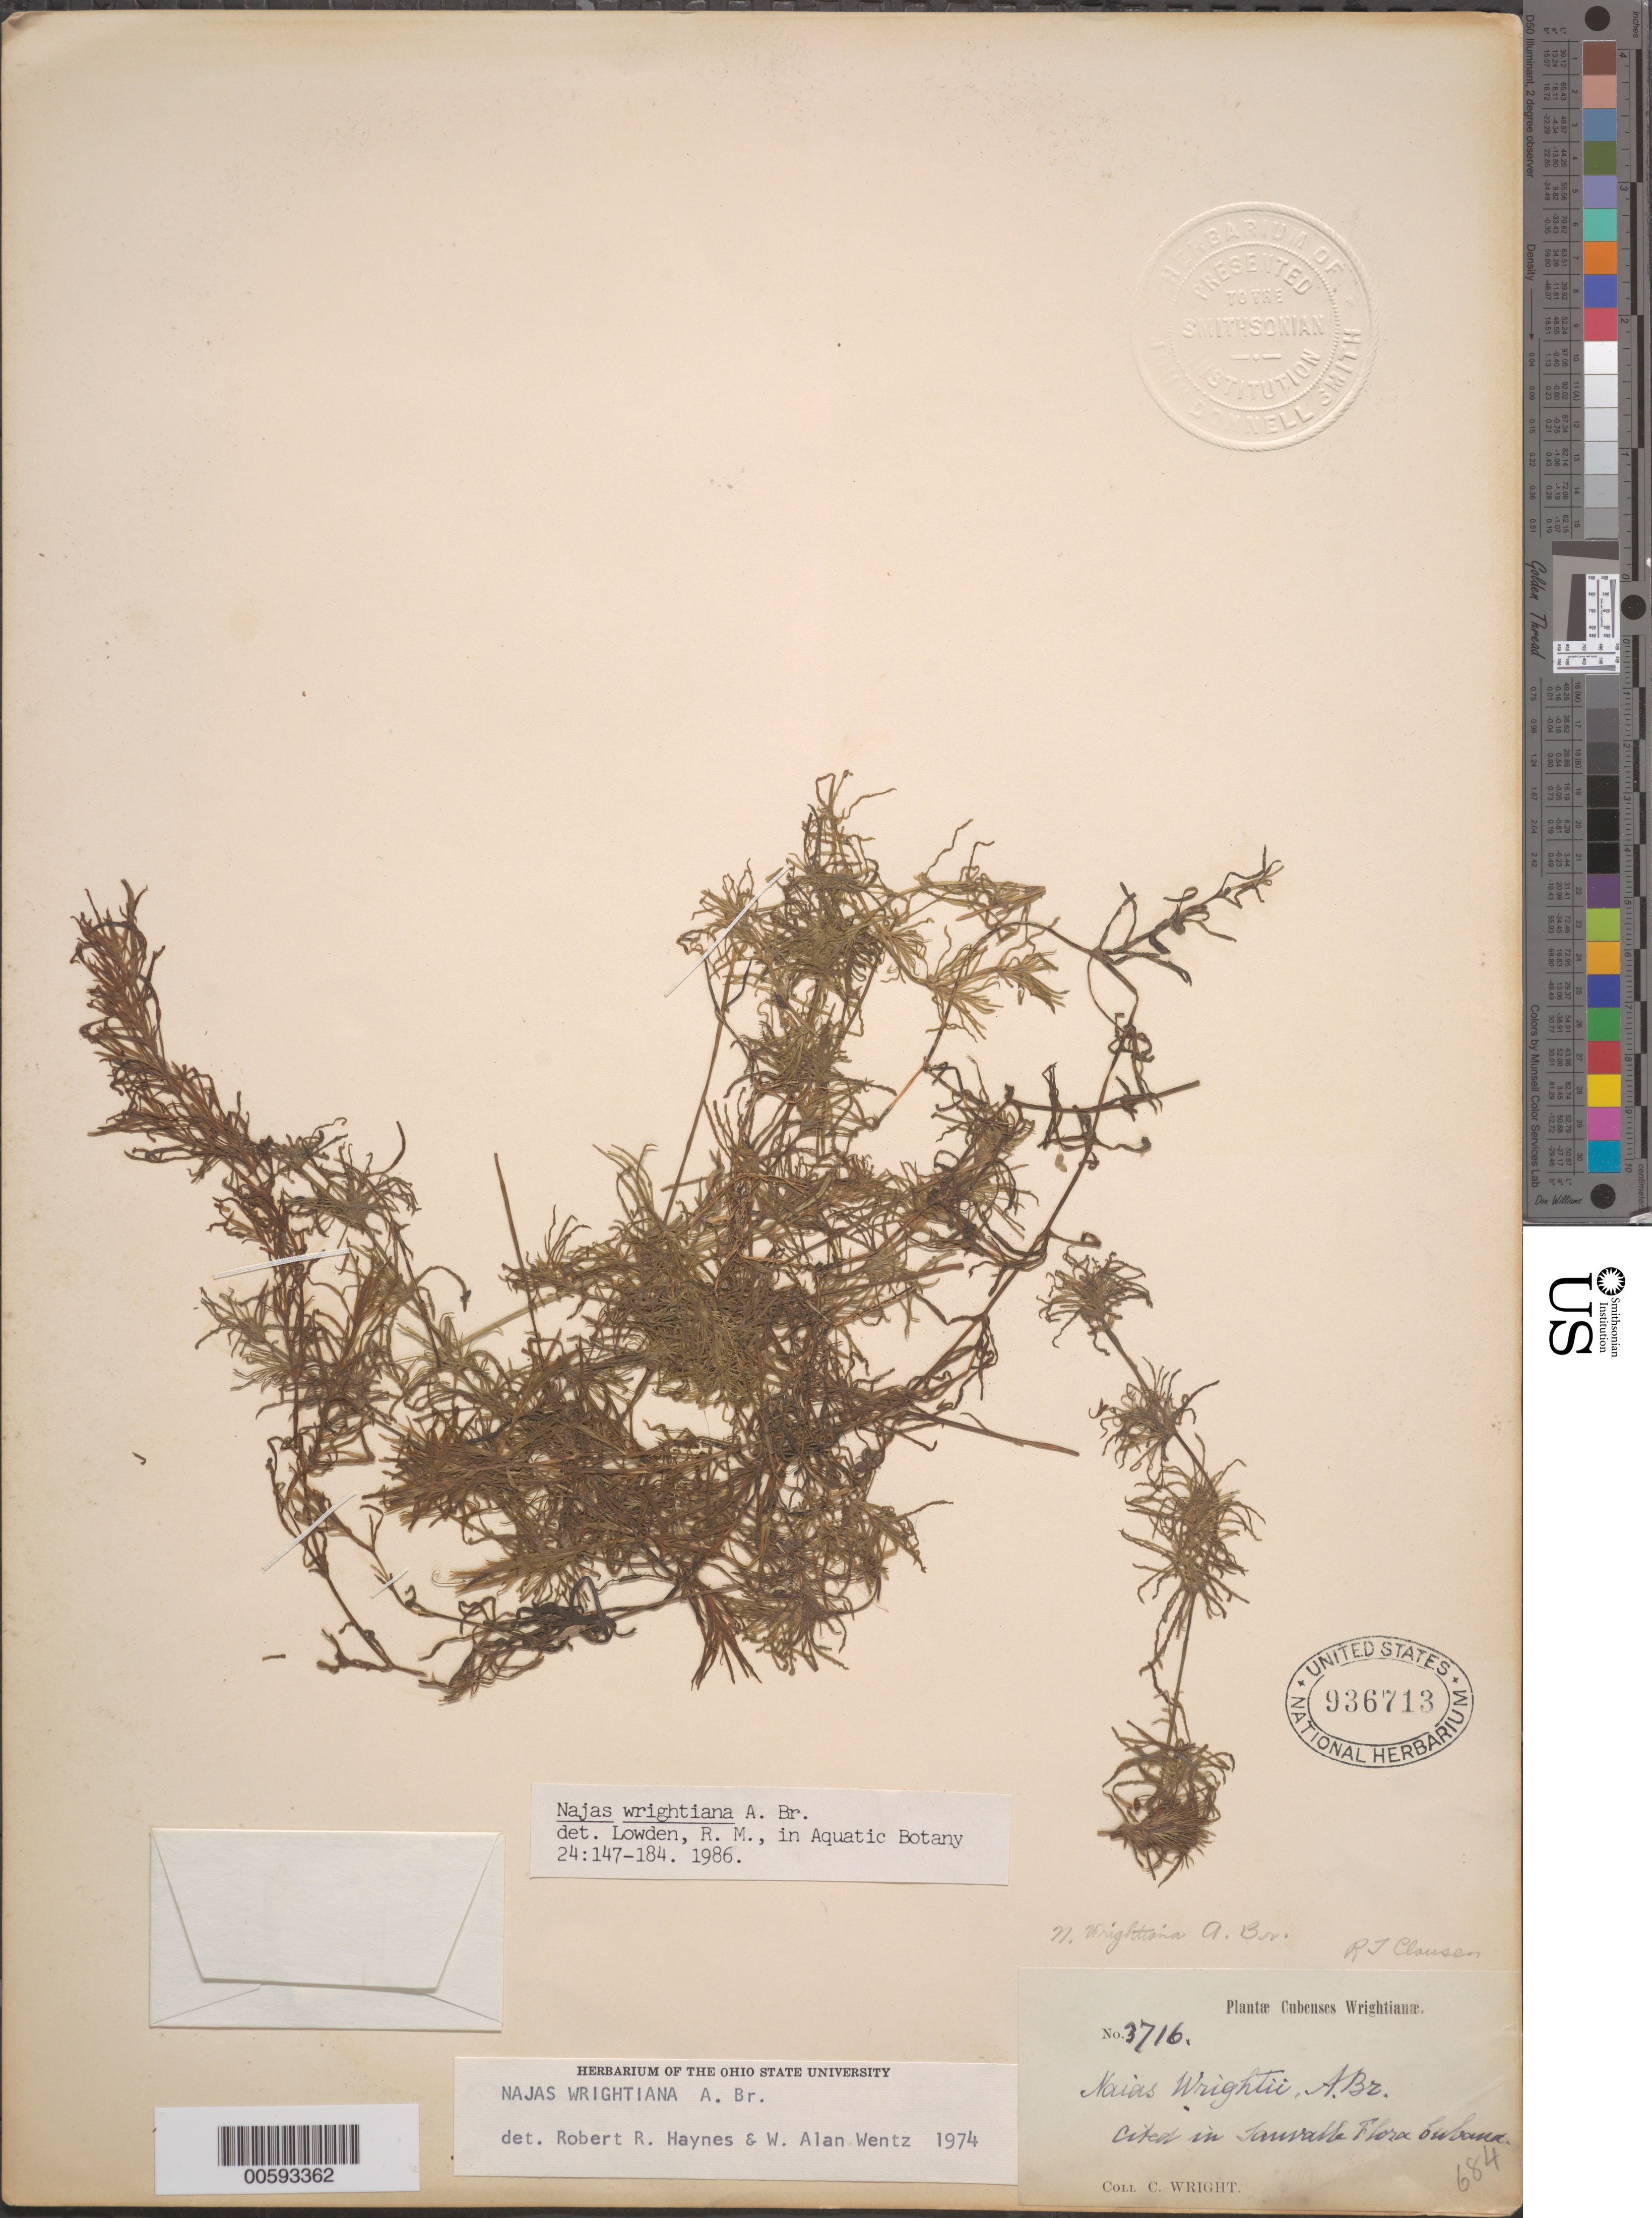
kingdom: Plantae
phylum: Tracheophyta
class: Liliopsida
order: Alismatales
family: Hydrocharitaceae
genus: Najas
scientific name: Najas wrightiana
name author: A. Braun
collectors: C. Wright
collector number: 3716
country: Cuba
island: Greater Antilles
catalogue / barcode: US 936713